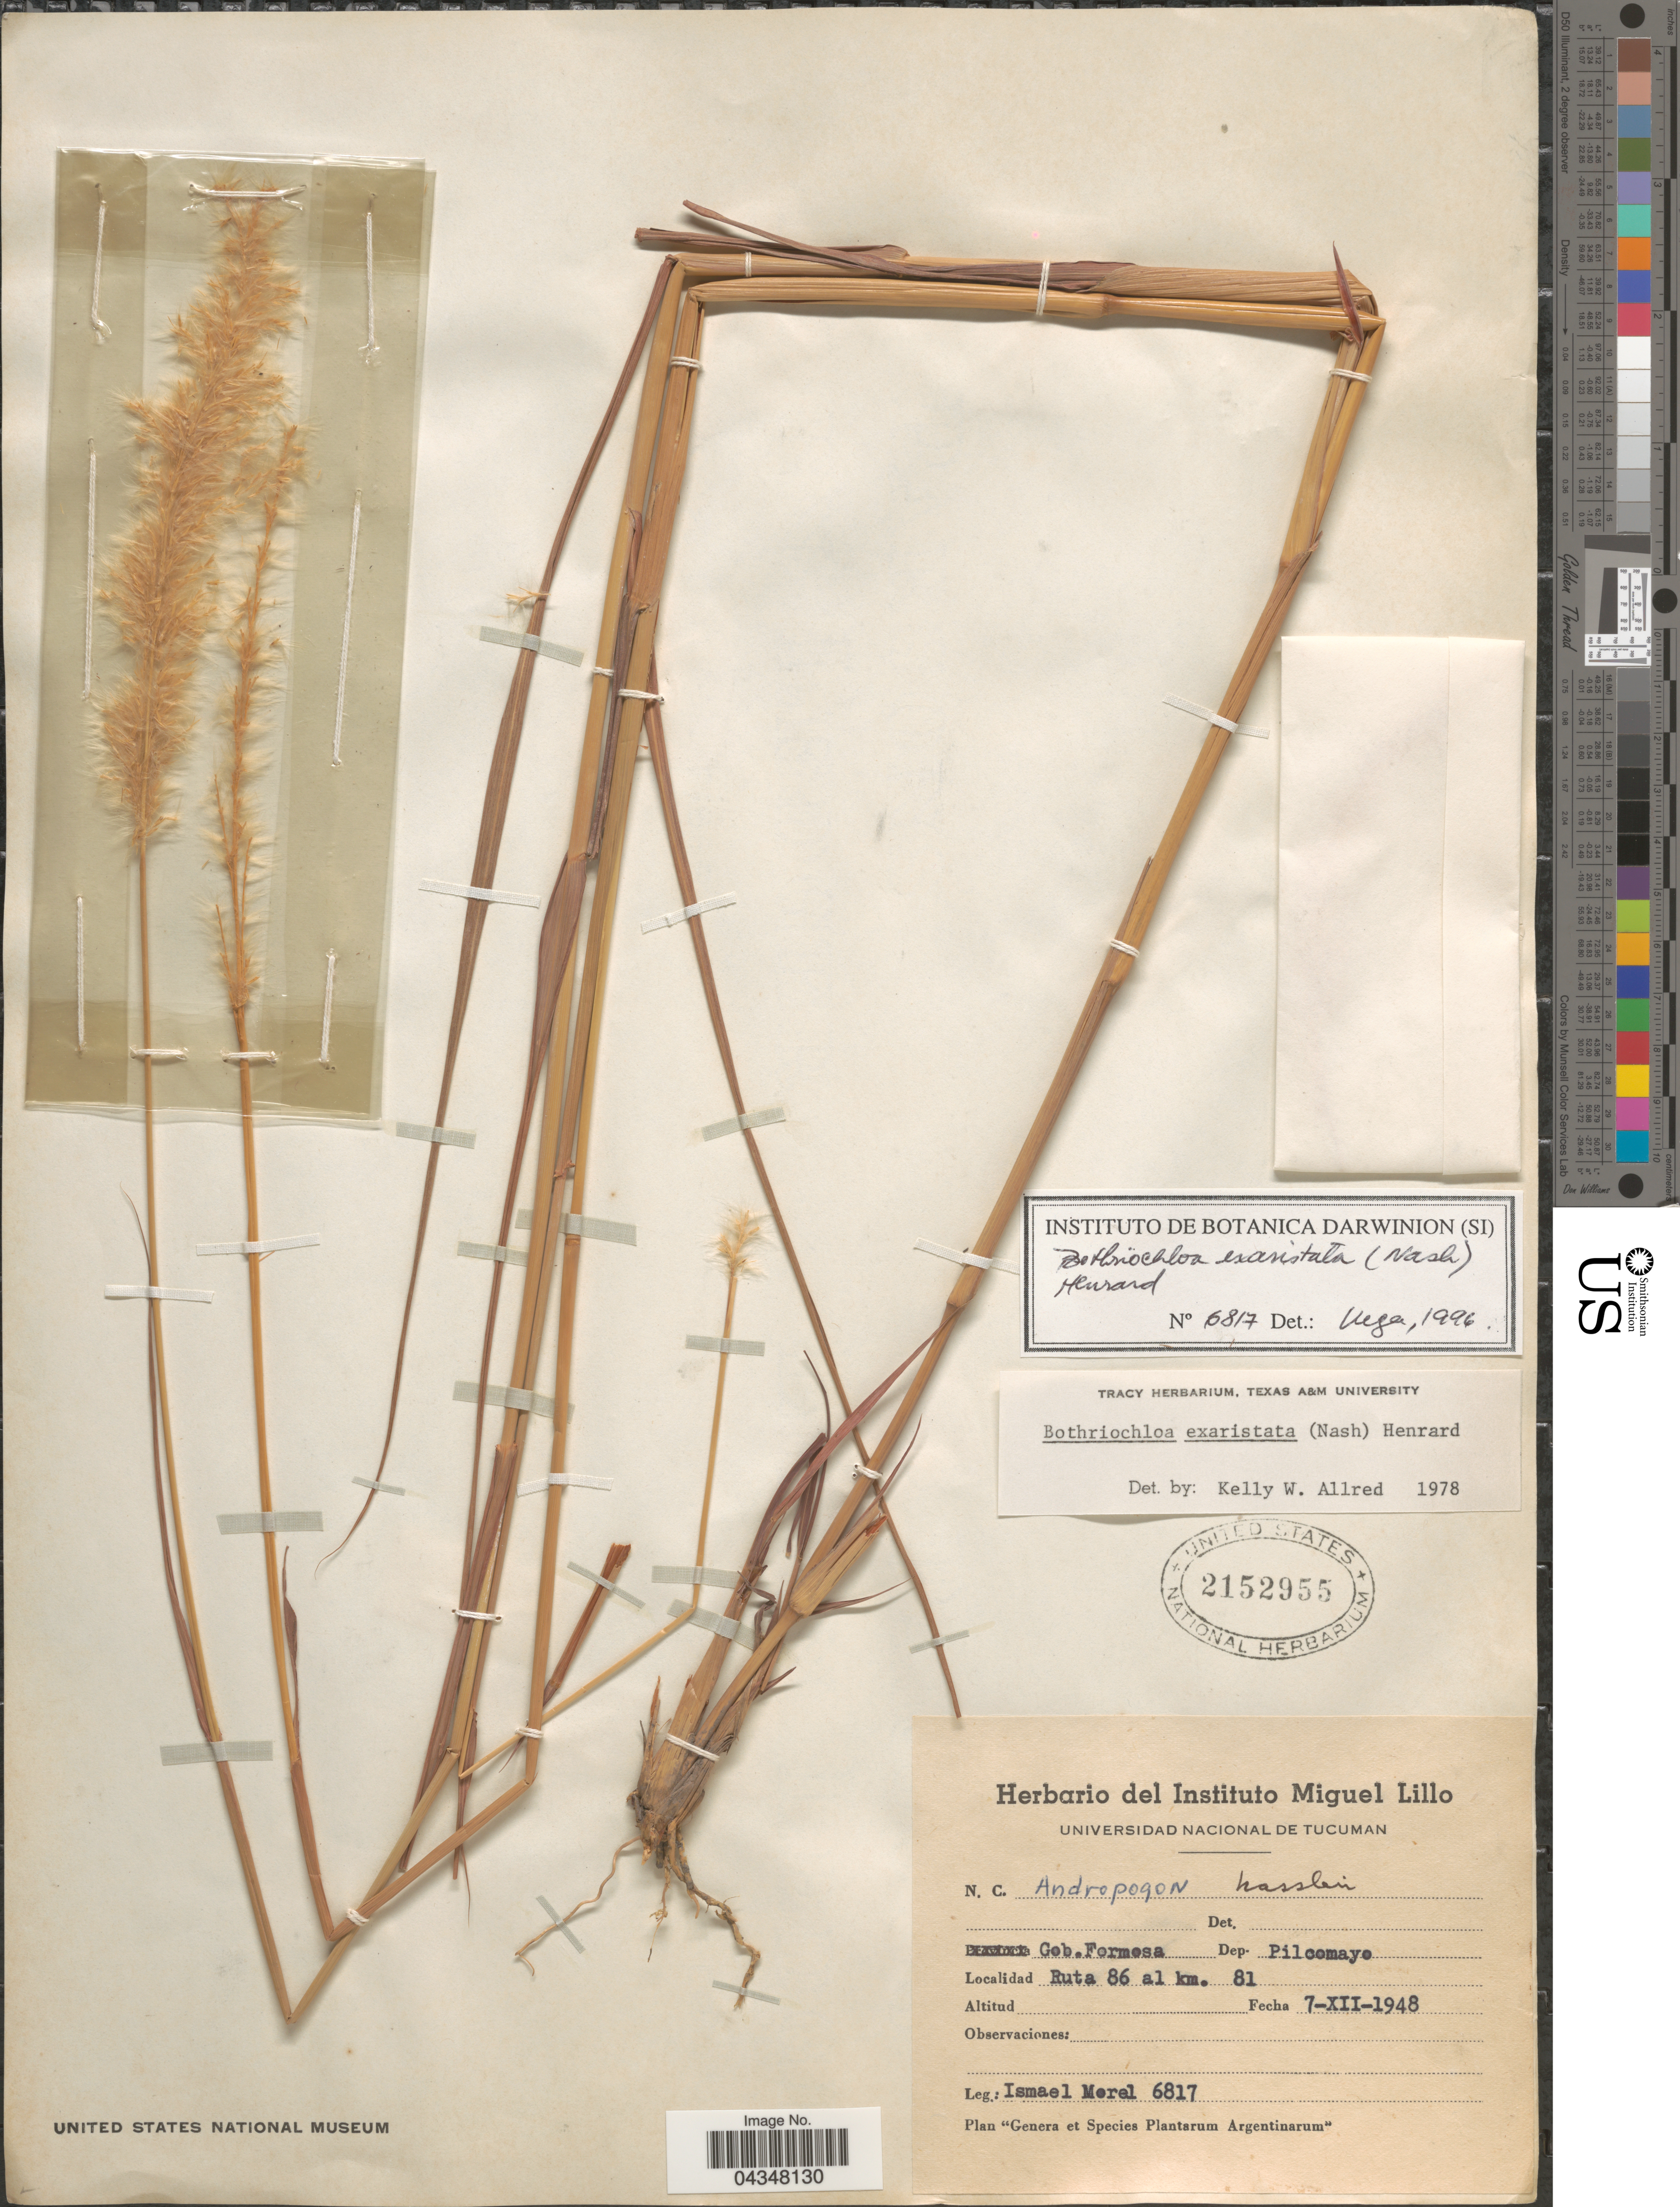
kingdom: Plantae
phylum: Tracheophyta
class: Liliopsida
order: Poales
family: Poaceae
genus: Bothriochloa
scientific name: Bothriochloa exaristata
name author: (Nash) Henr.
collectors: I. Morel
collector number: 6817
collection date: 1948-12-07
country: Argentina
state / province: Formosa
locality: Gob. Formosa. Dep. Pilcomayo. Ruta 86 al km. 81.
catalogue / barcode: US 2152955